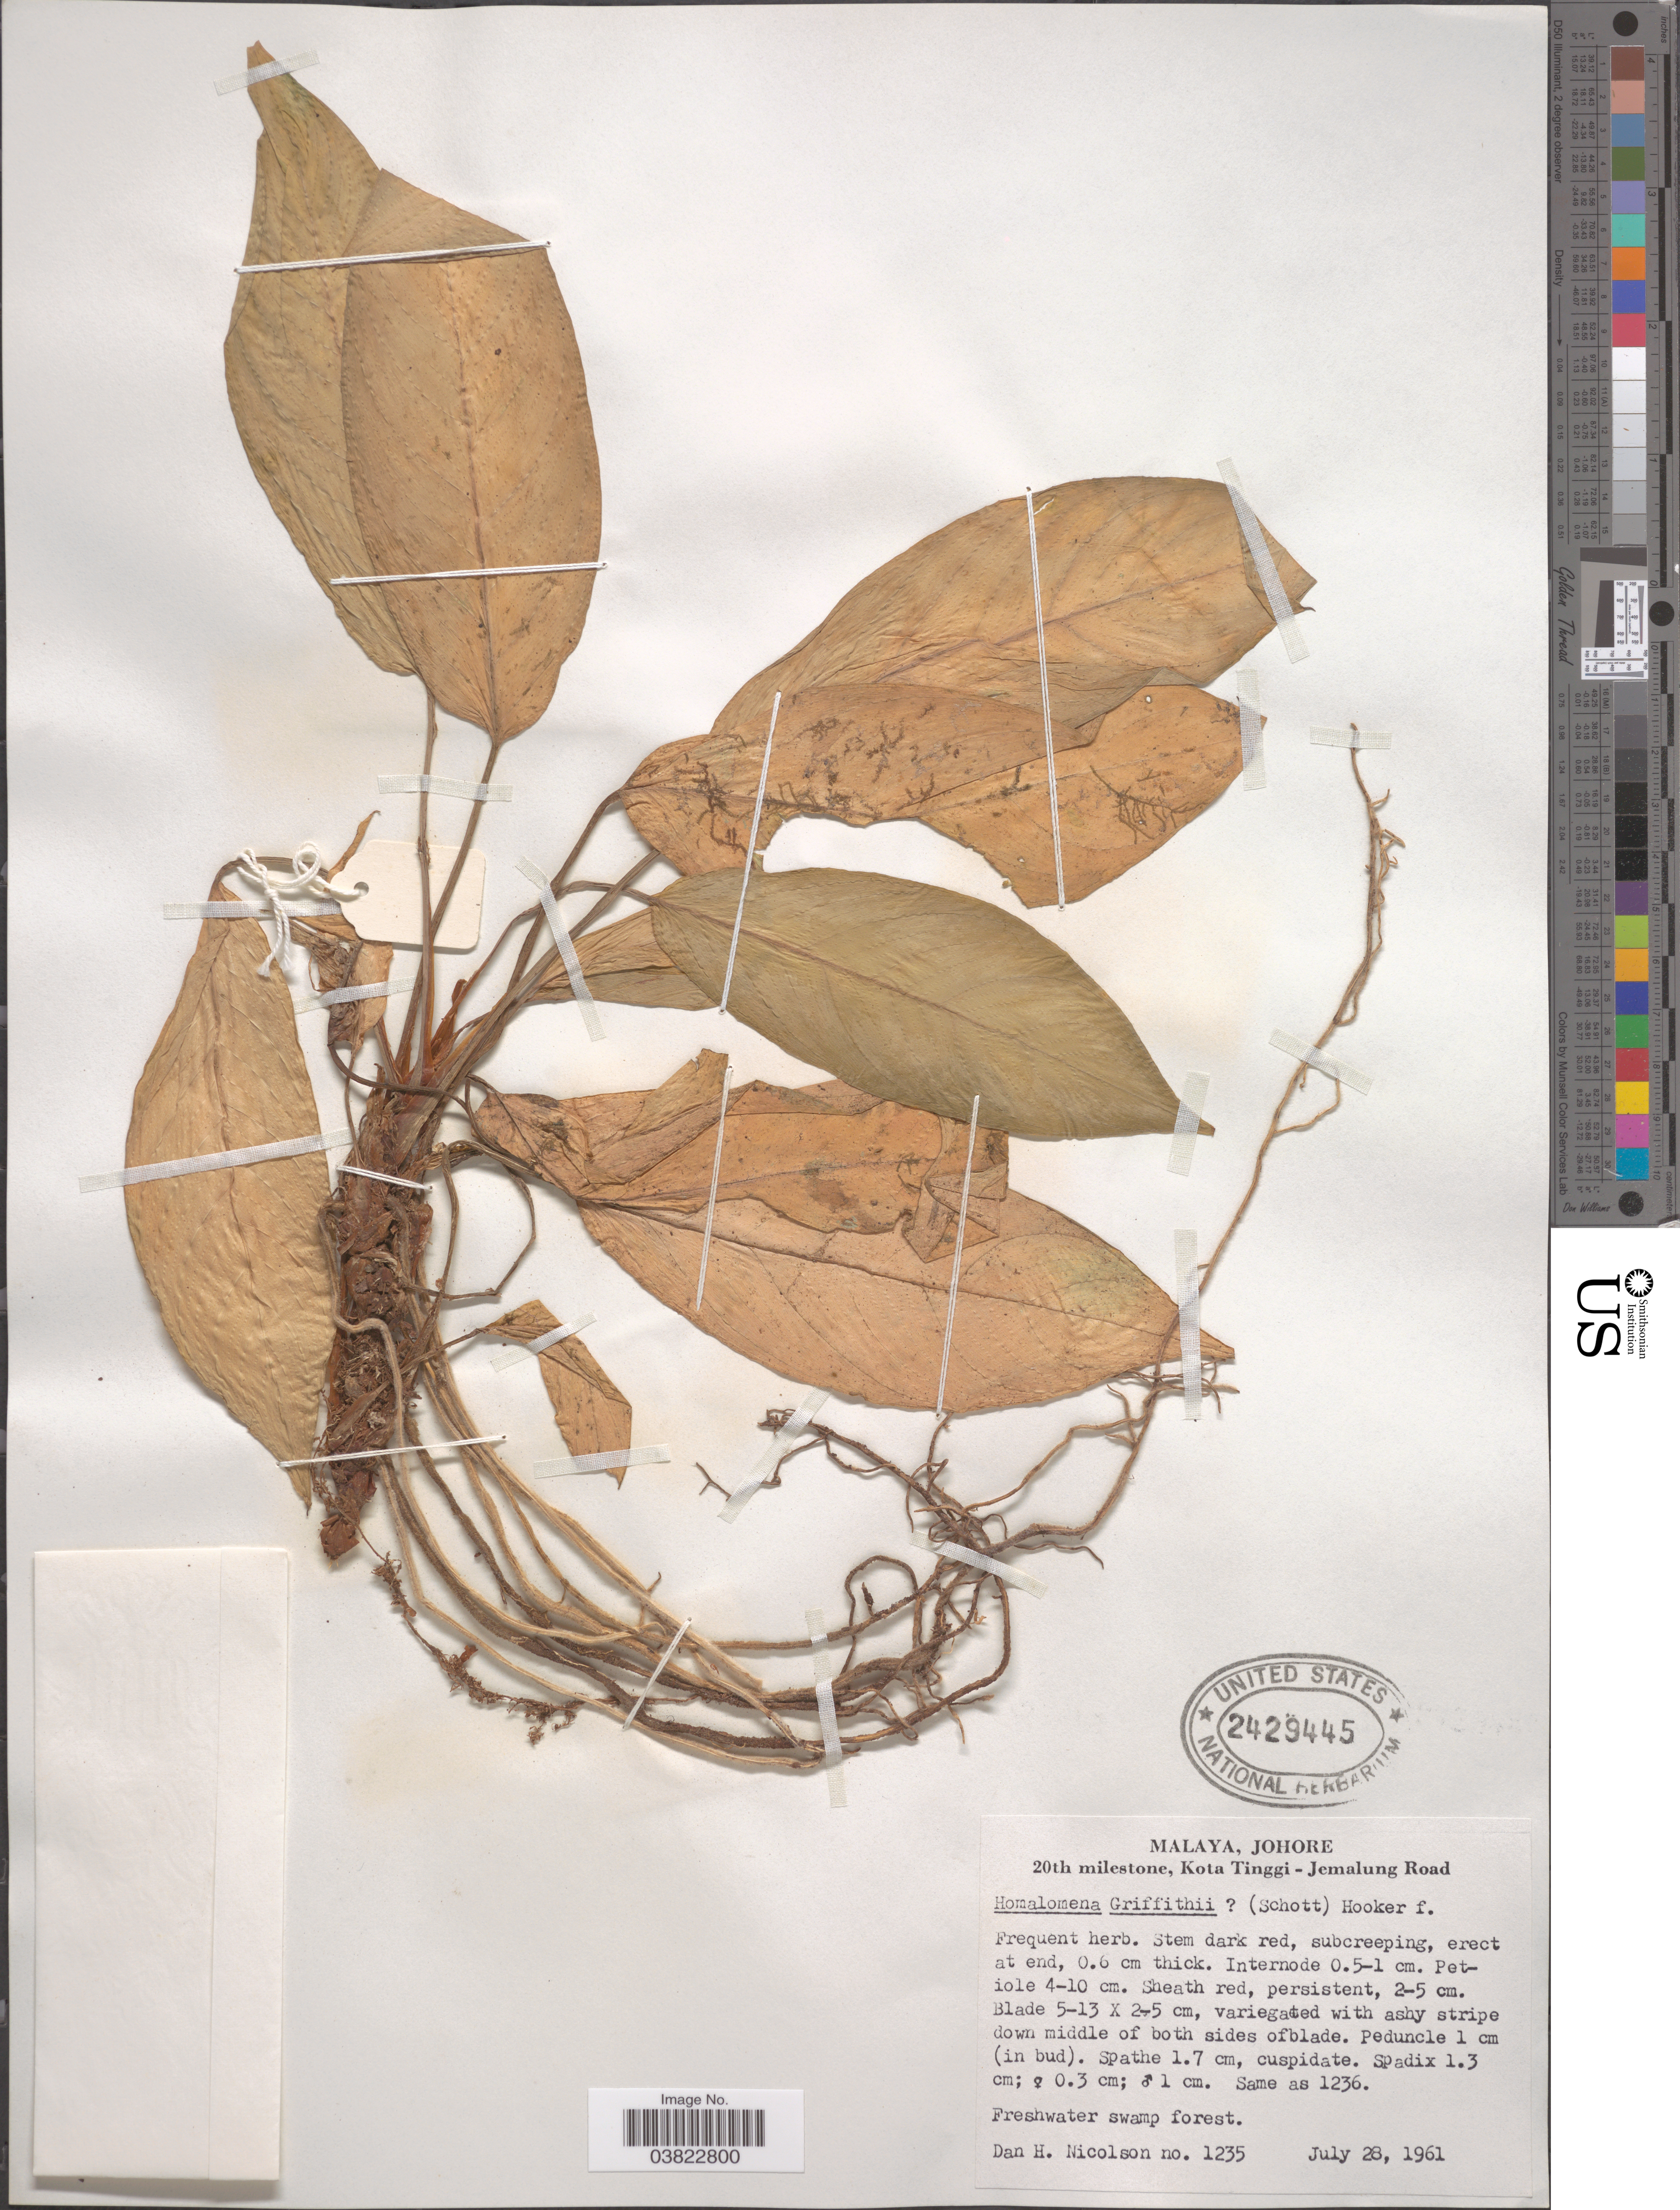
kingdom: Plantae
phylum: Tracheophyta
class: Liliopsida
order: Alismatales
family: Araceae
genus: Homalomena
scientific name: Homalomena griffithii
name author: (Schott) Hook. f.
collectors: D. H. Nicolson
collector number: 1235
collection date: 1961-07-28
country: Malaysia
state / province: Johor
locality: Malaya, Johore. 20th milestone, Kota Tinggi-Jemalung Road.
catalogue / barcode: US 2429445